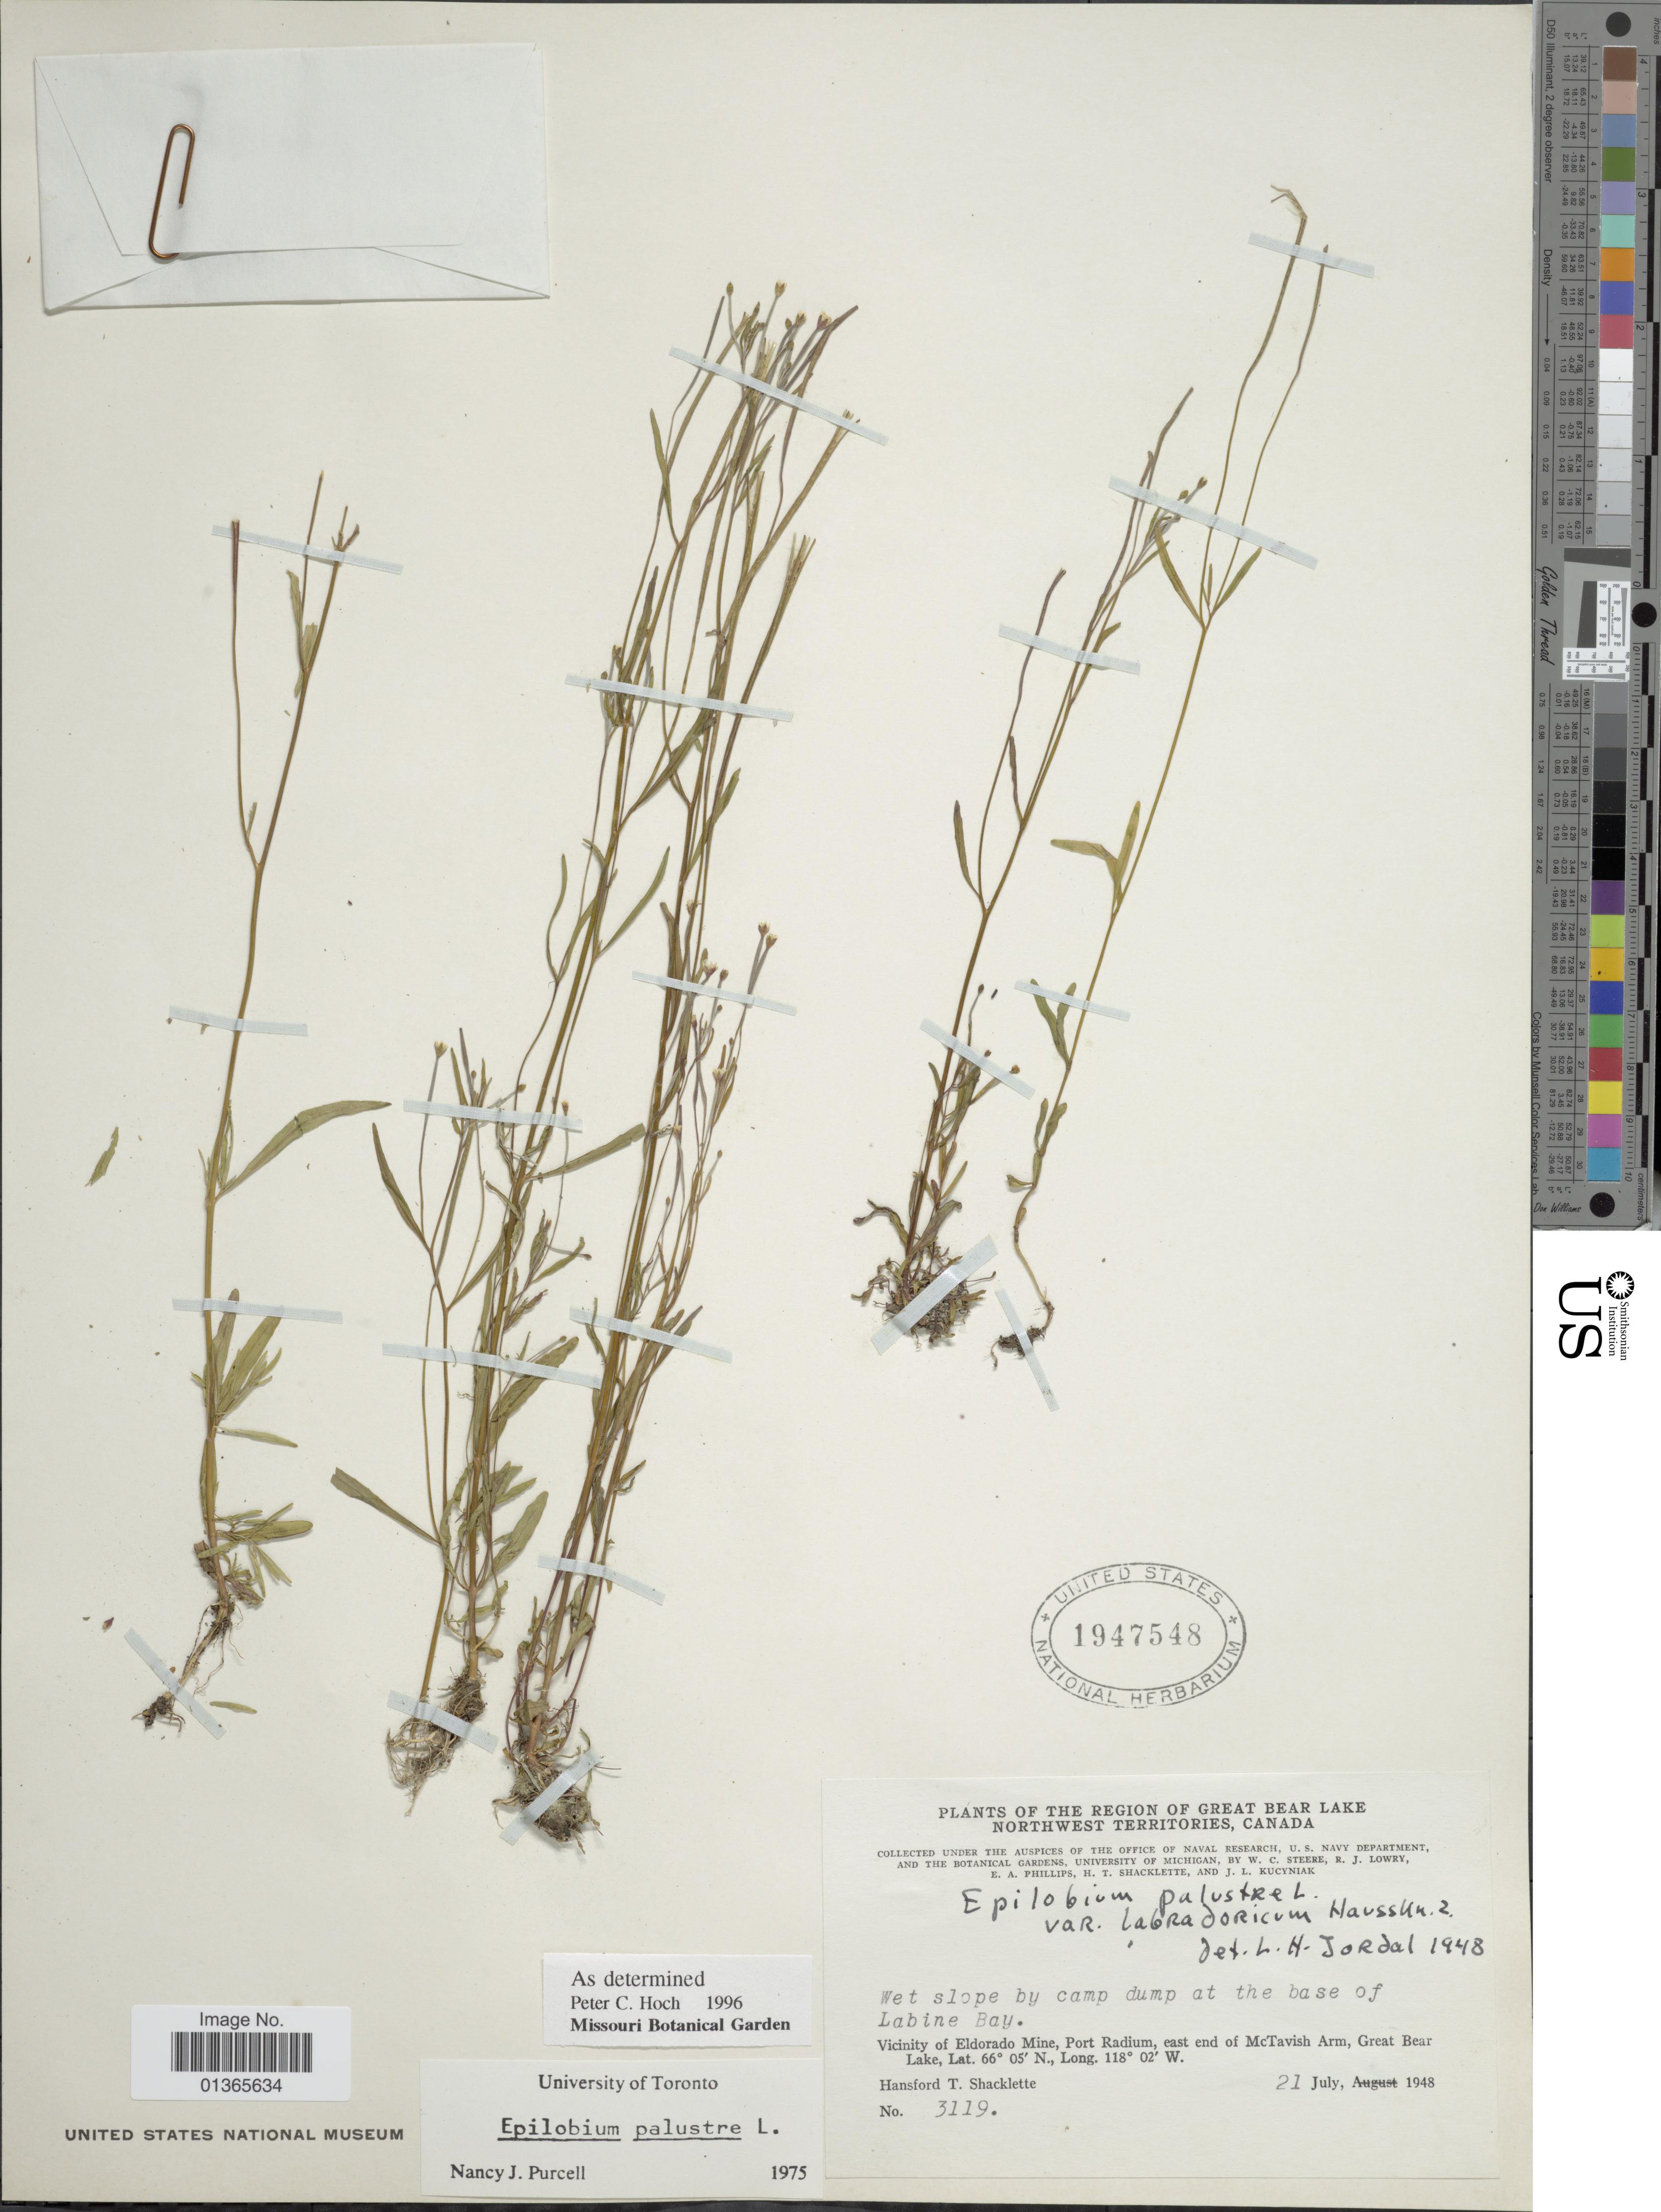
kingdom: Plantae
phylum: Tracheophyta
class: Magnoliopsida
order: Myrtales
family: Onagraceae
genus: Epilobium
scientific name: Epilobium palustre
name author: L.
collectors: H. Shacklette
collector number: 3119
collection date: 1948-07-21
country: Canada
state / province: Northwest Territories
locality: Region of Great Bear Lake. Wet slope by camp dump at the base of Labine Bay. Vicinity of Eldorado Mine, Port Radium, east end of McTavish Arm, Great Bear Lake.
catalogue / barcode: US 1947548